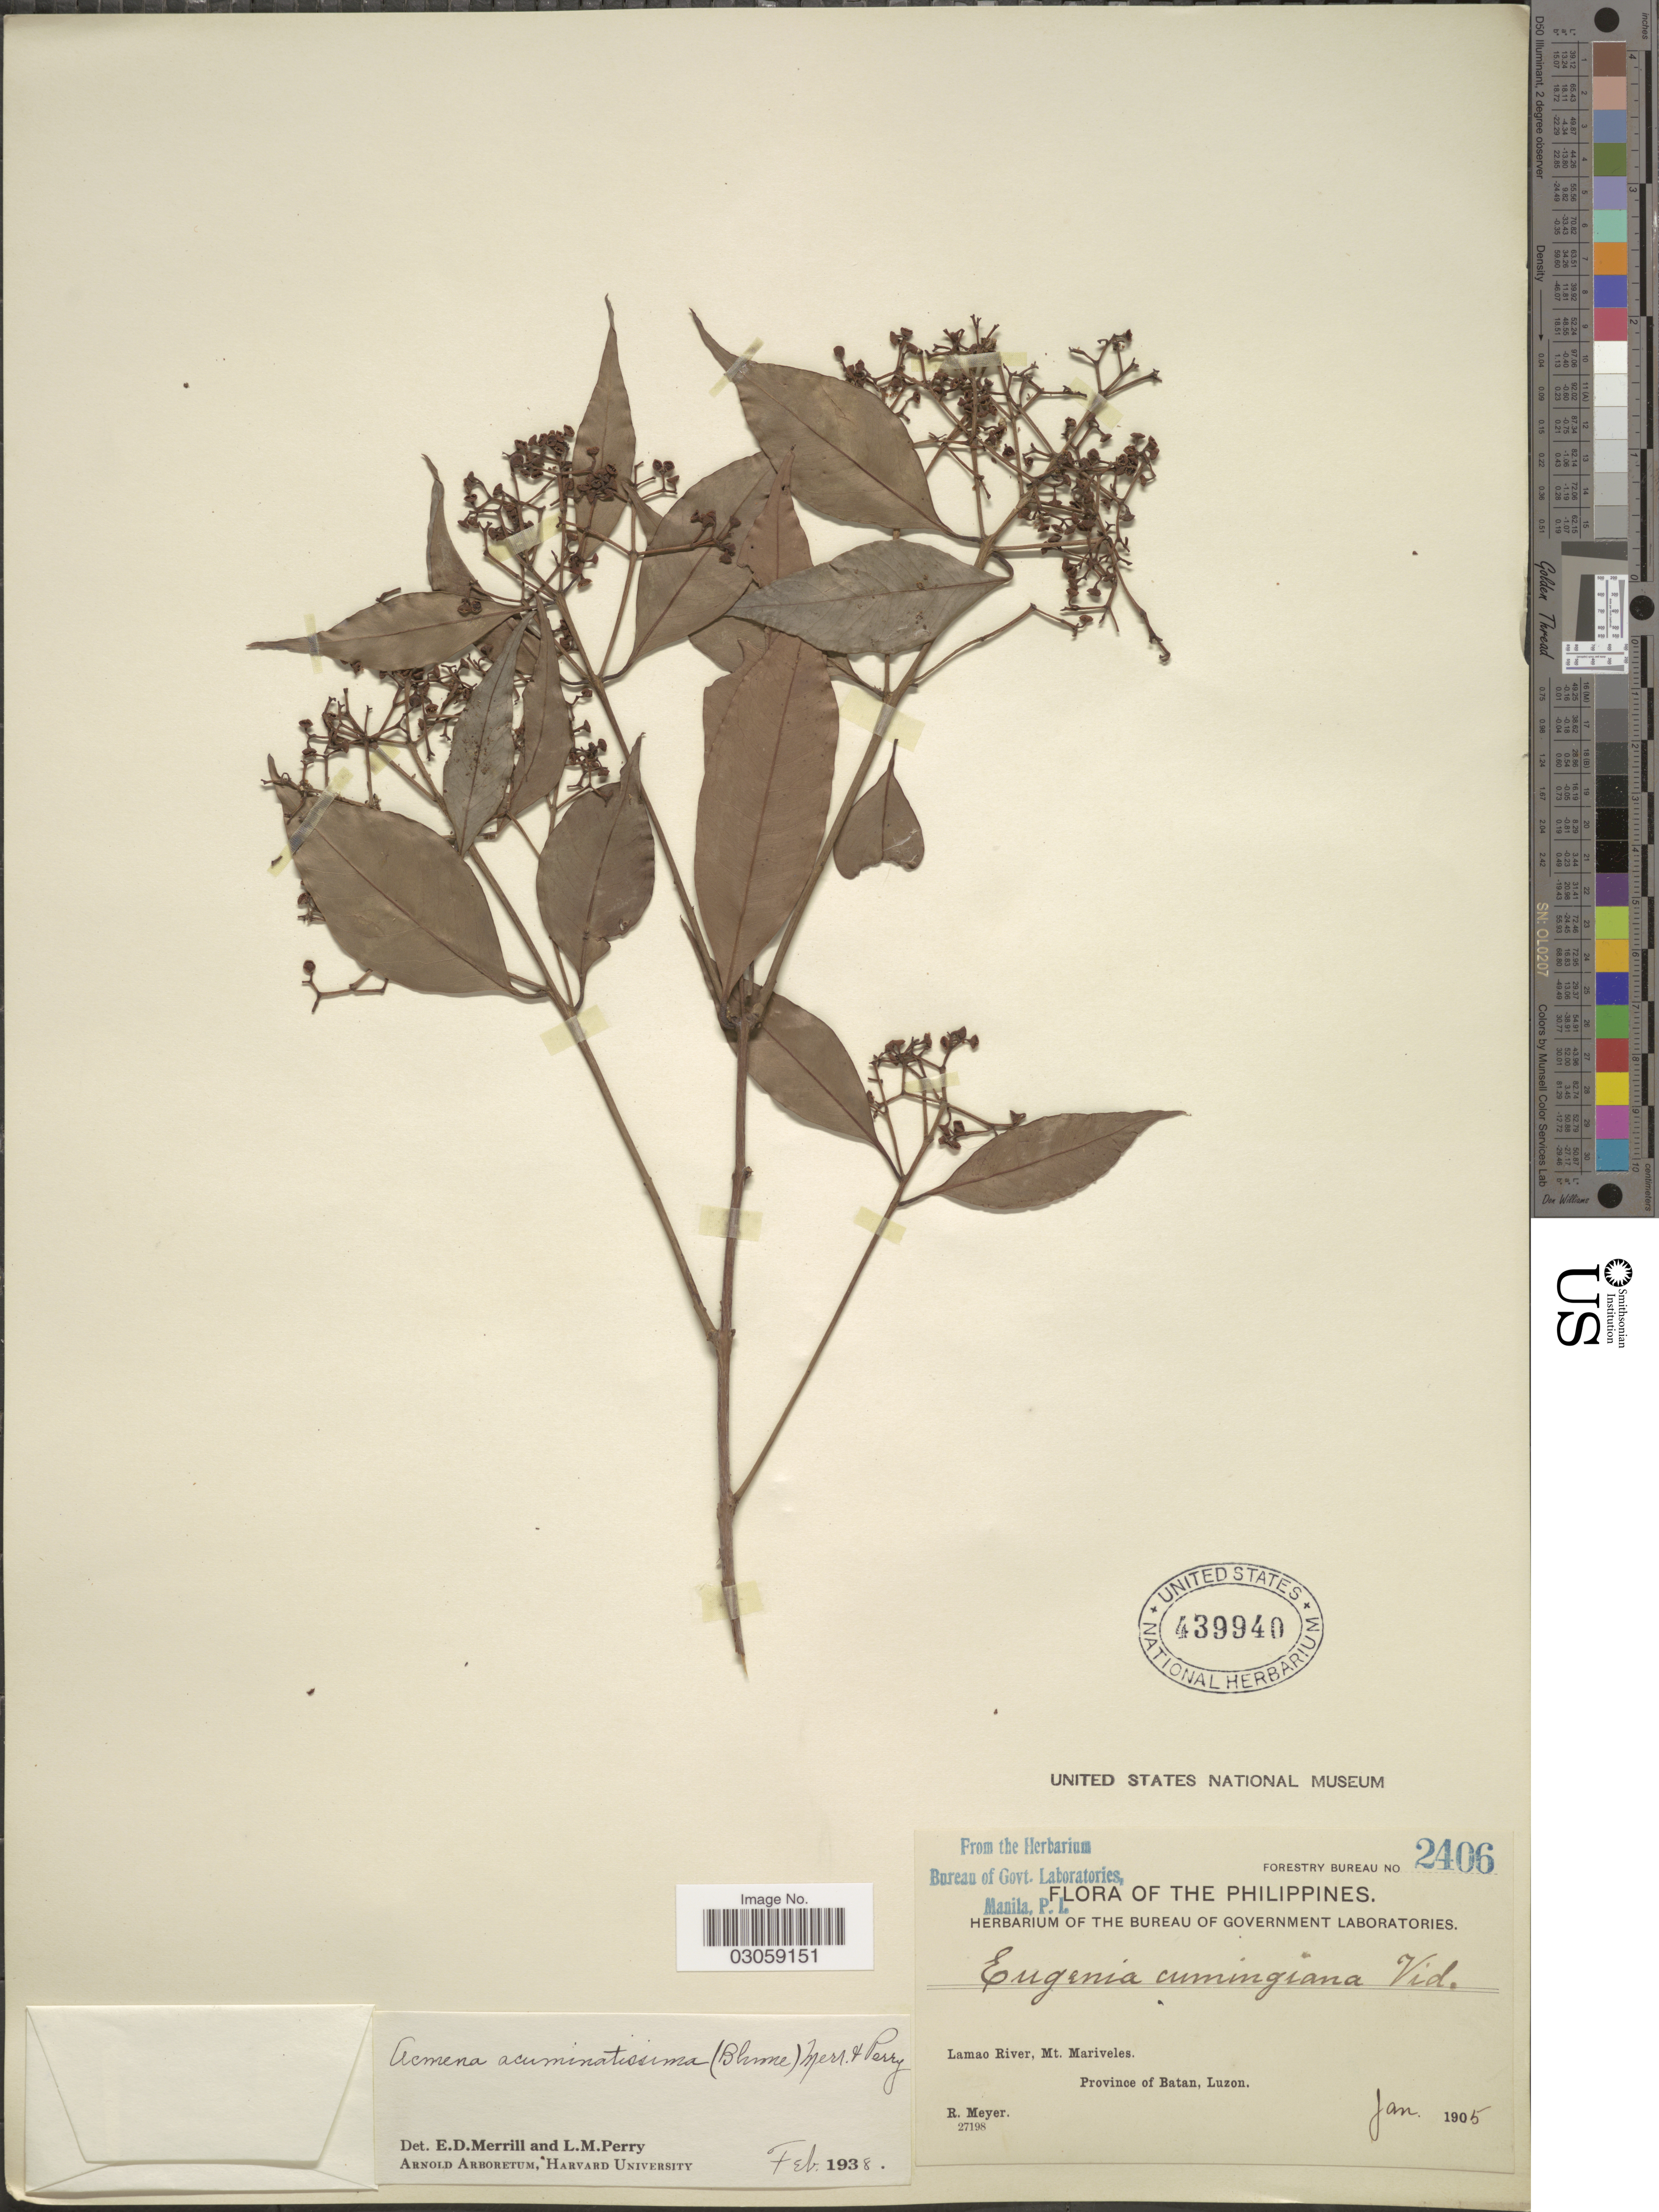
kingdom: Plantae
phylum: Tracheophyta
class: Magnoliopsida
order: Myrtales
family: Myrtaceae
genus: Syzygium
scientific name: Syzygium acuminatissimum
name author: (Blume) DC.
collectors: R. Meyer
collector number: Forestry Bureau 2406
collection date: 1905-01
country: Philippines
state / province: Cagayan Valley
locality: Lamao River, Mt. Mariveles, Province of Batan, Luzon.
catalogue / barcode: US 439940